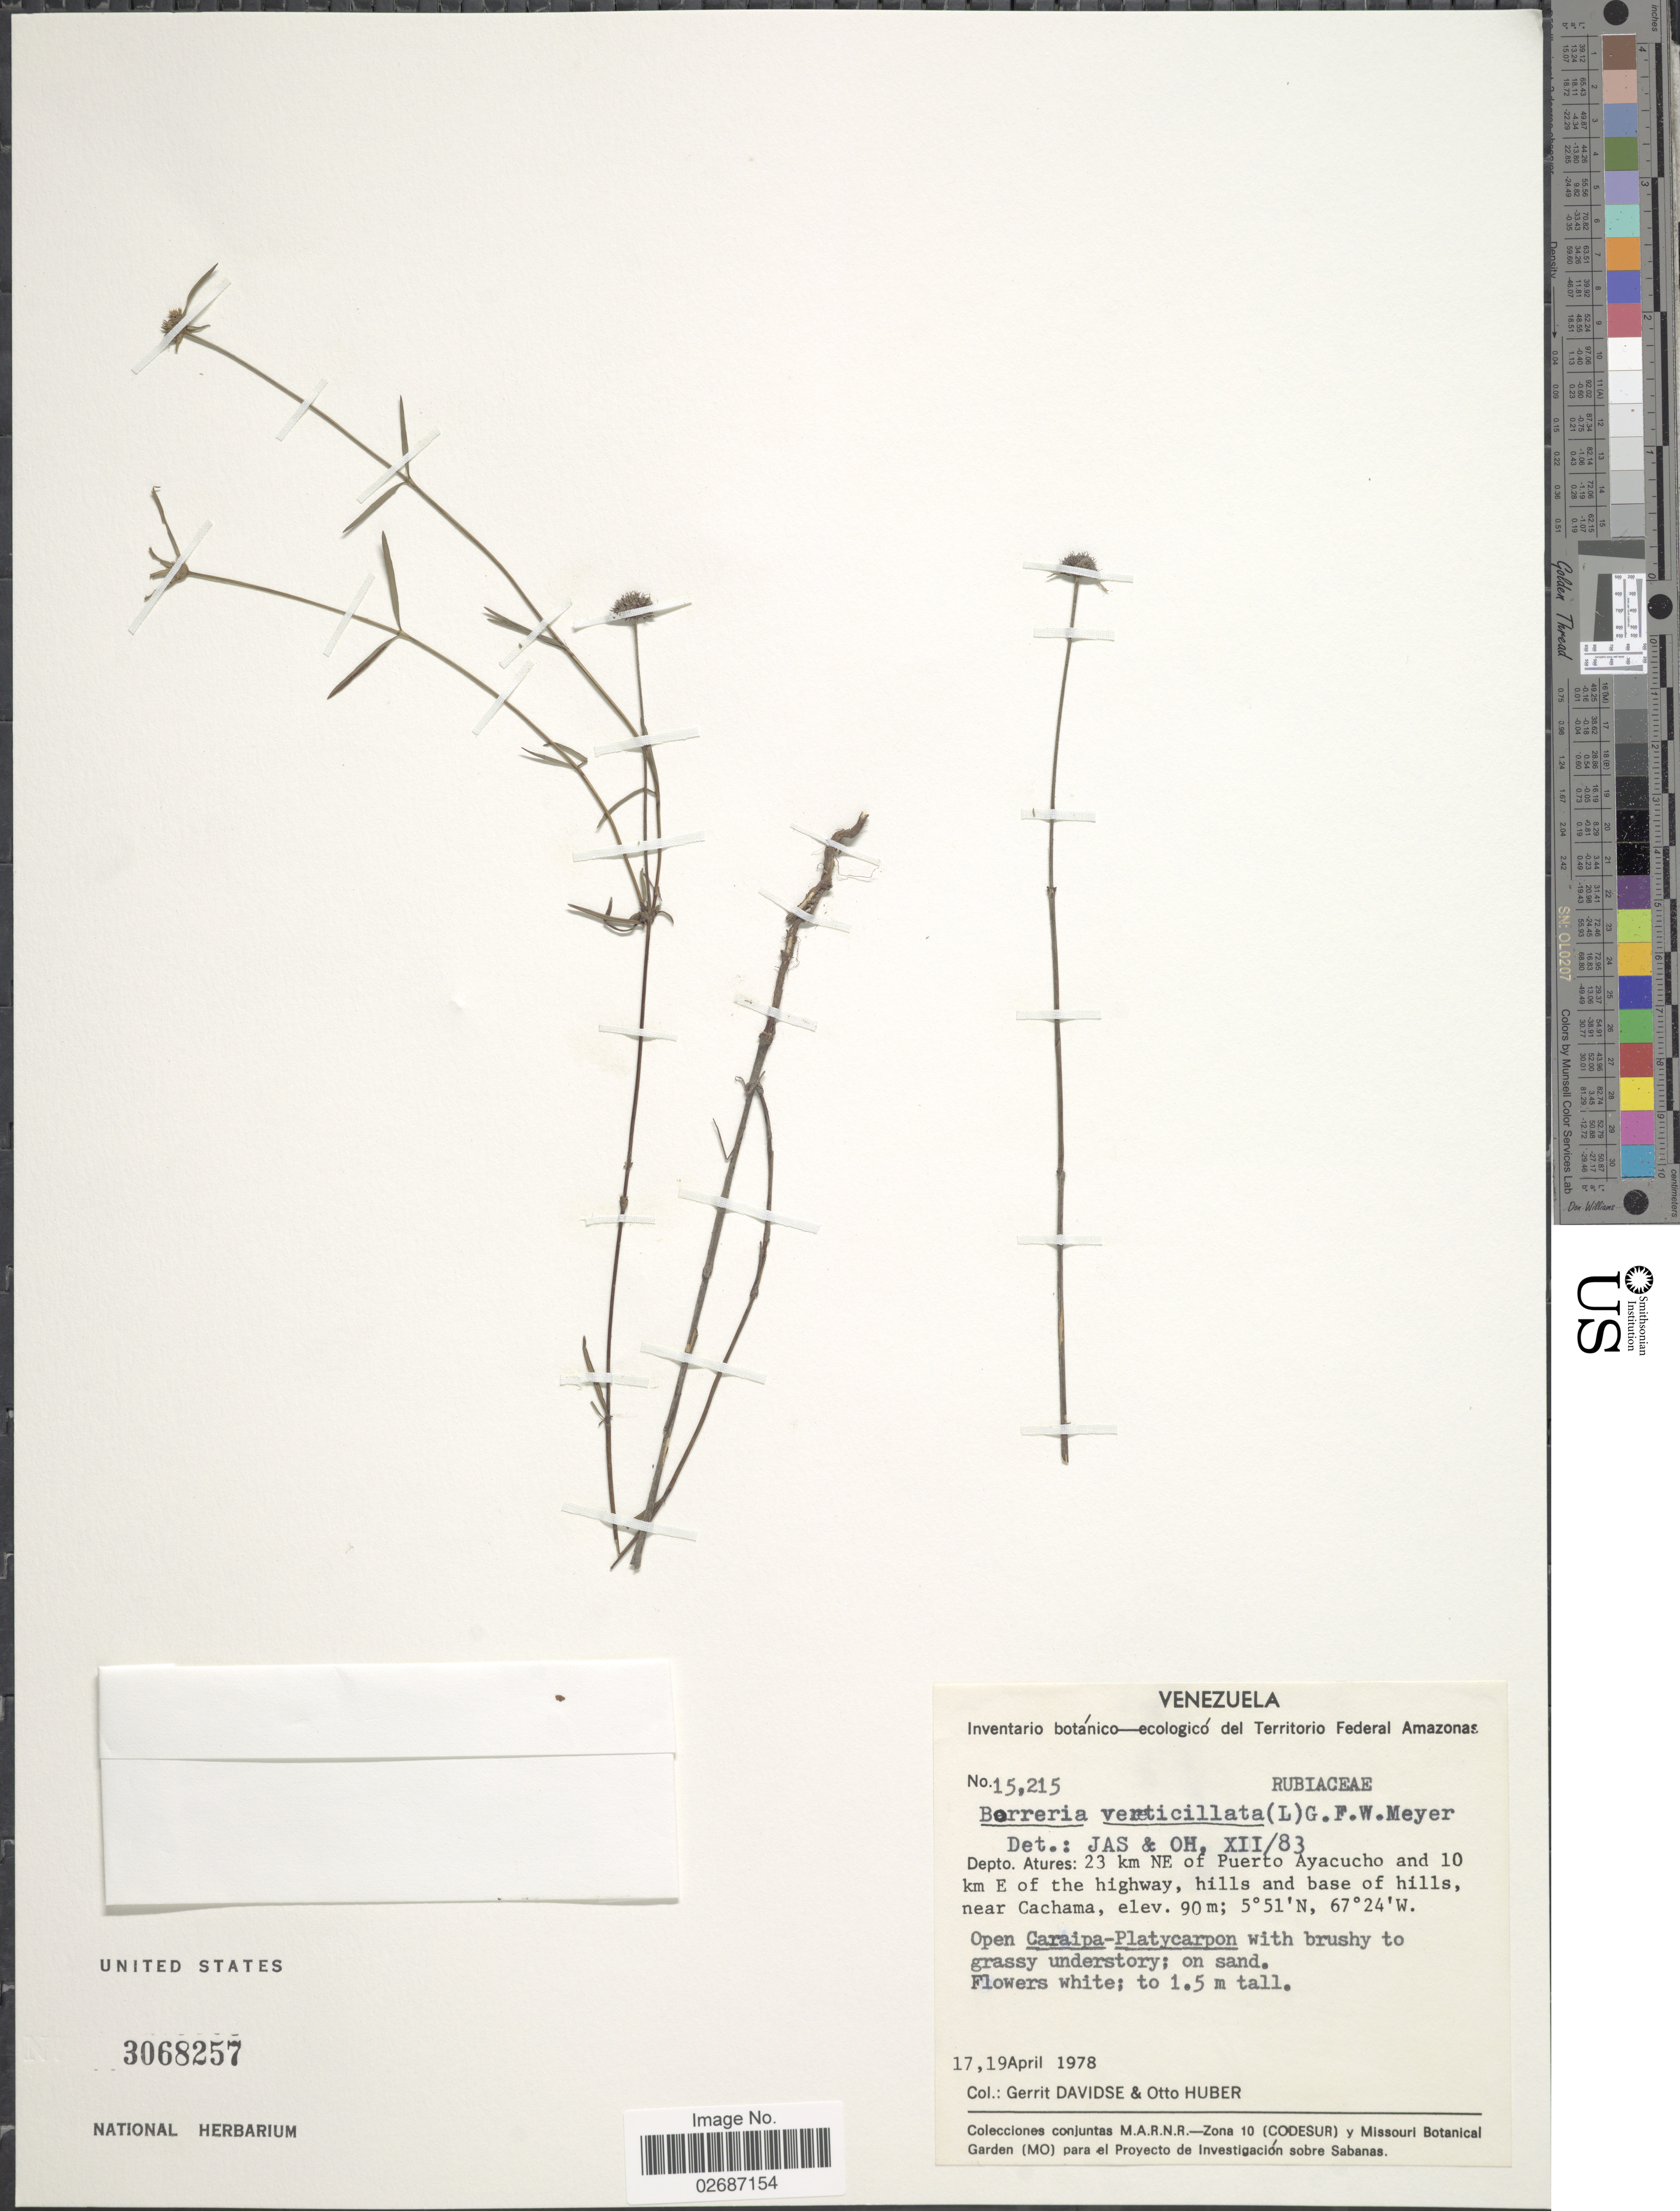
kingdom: Plantae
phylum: Tracheophyta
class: Magnoliopsida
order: Gentianales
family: Rubiaceae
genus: Borreria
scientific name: Borreria verticillata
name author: (L.) G. Mey.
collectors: G. Davidse & O. Huber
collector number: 15215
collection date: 1978-04-17/1978-04-19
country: Venezuela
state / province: Amazonas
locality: Territorio Federal Amazonas, Depto. Atures: 23 km NE of Puerto Ayacucho and 10 km E of the highway, hills and base of hills, near Cachama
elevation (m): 90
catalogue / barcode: US 3068257